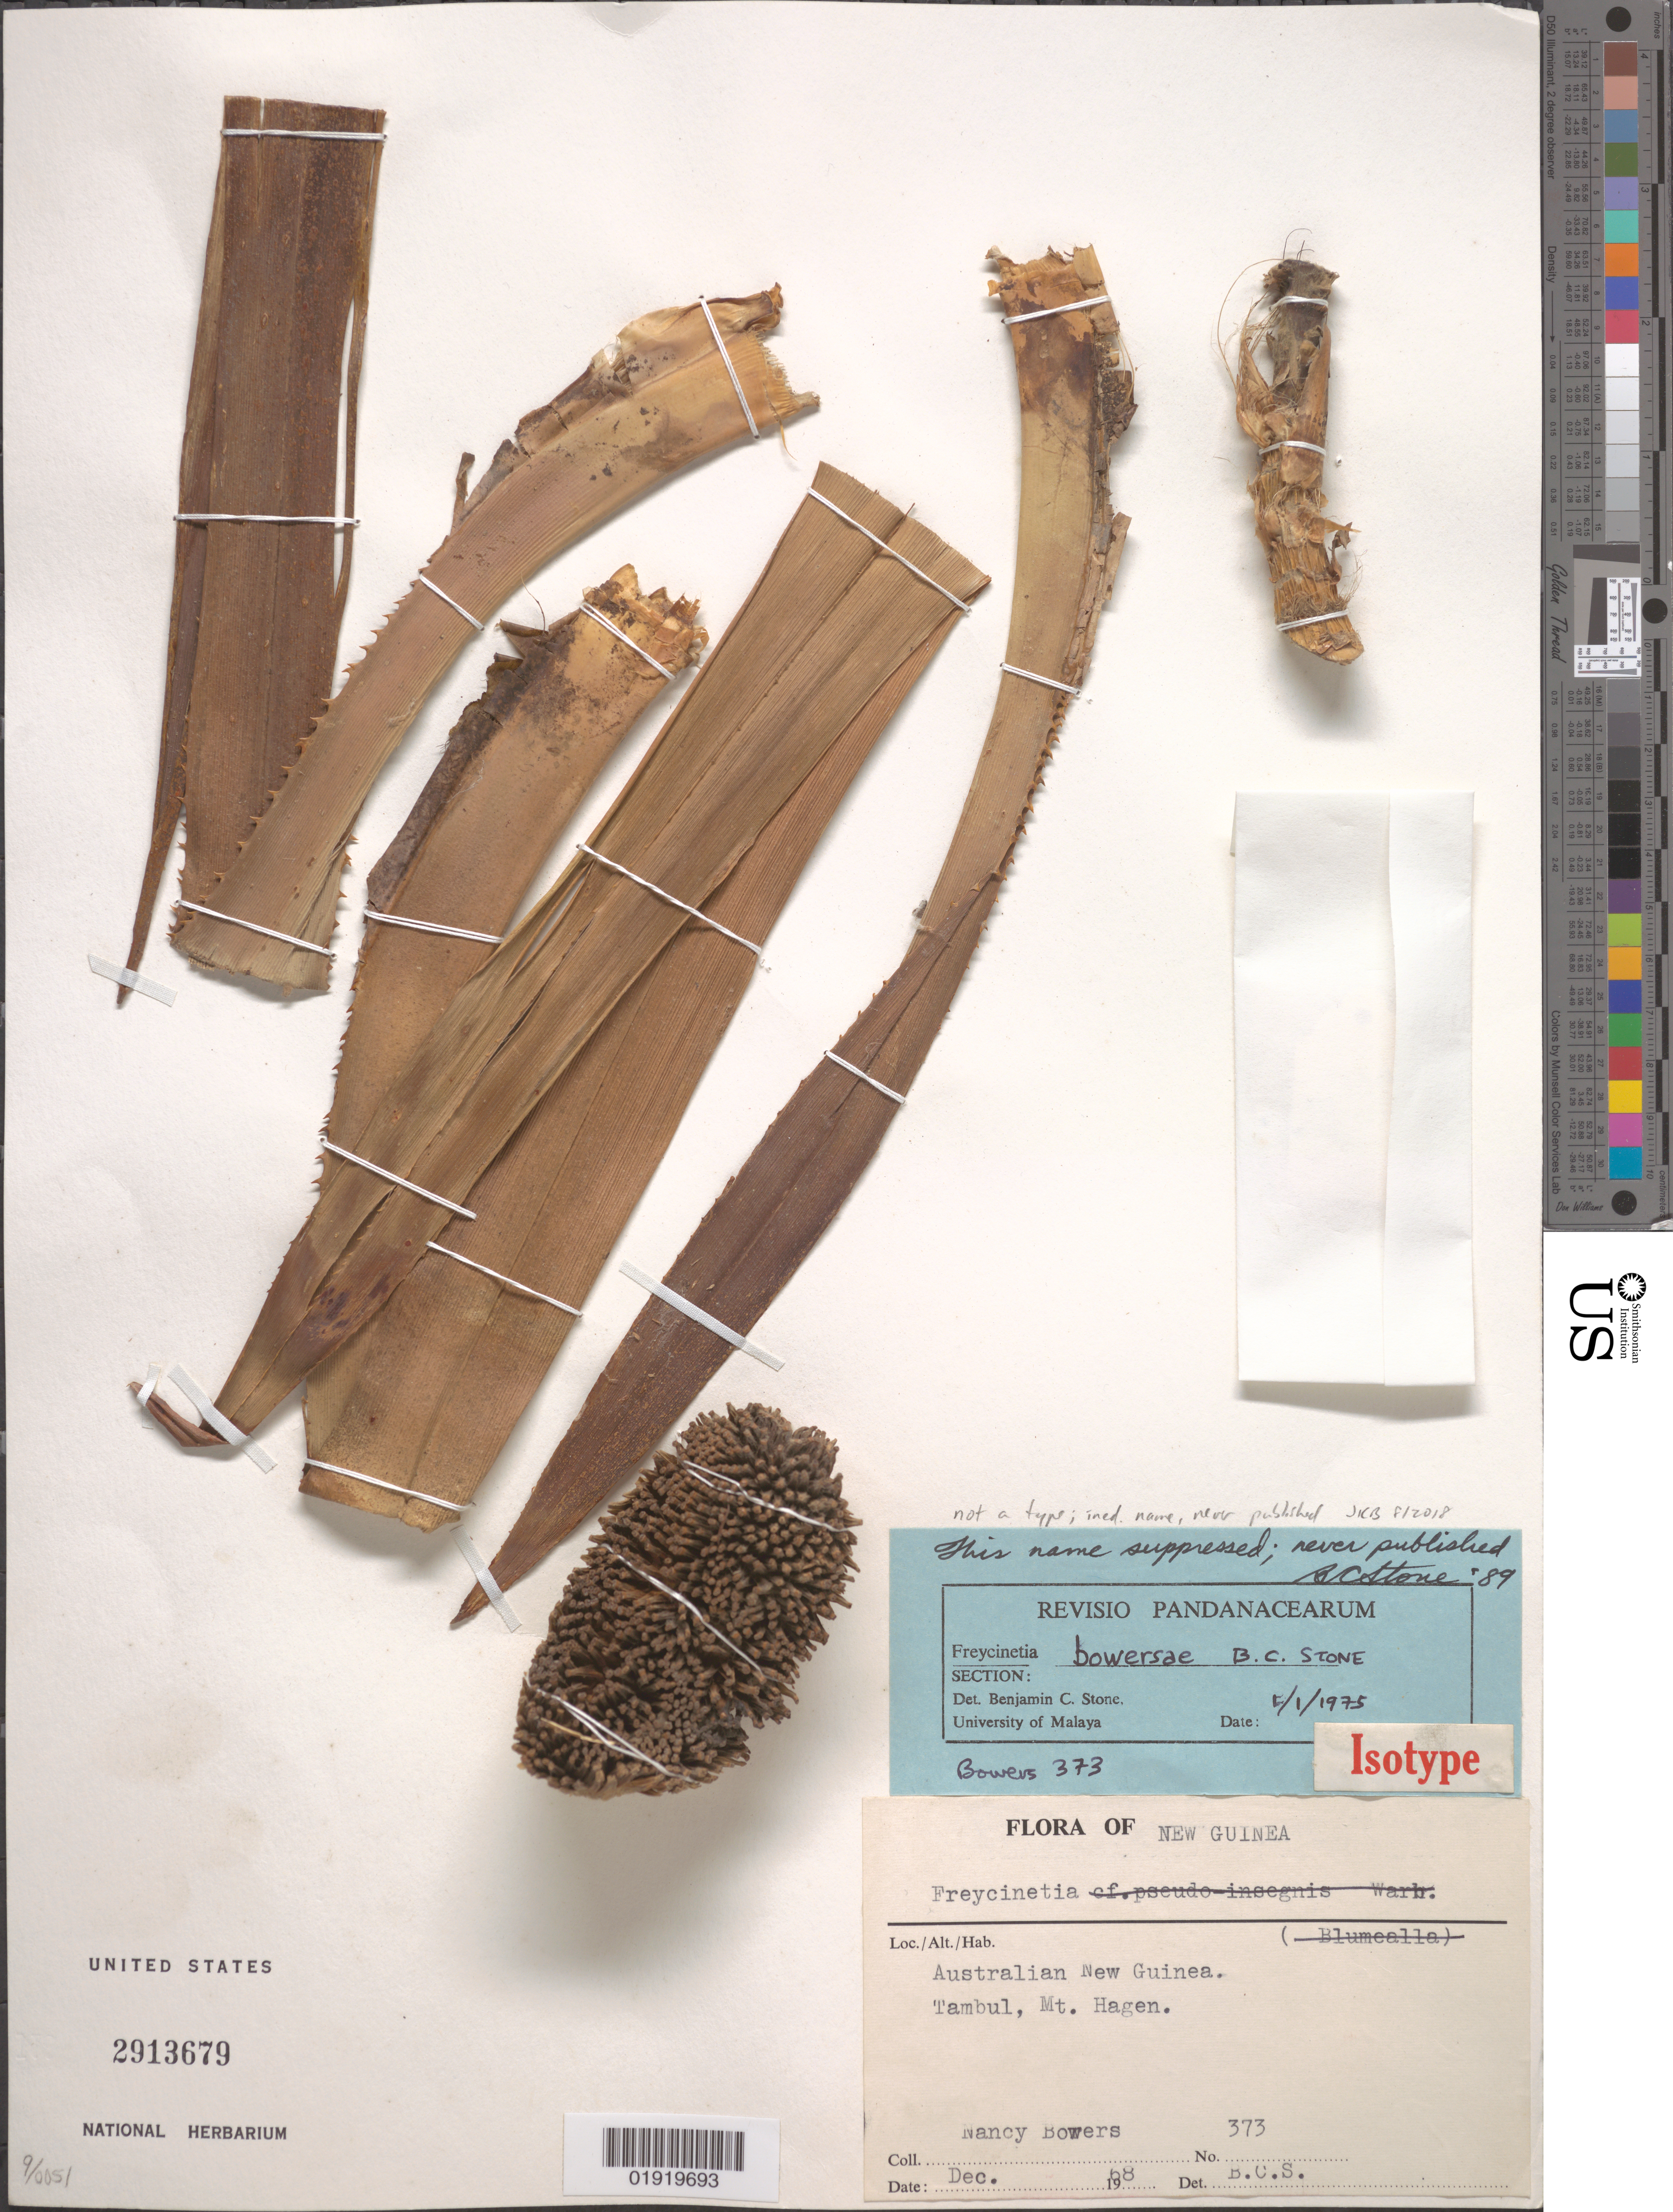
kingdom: Plantae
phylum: Tracheophyta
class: Liliopsida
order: Pandanales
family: Pandanaceae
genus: Freycinetia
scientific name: Freycinetia sp.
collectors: N. Bowers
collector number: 373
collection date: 1968-12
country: Papua New Guinea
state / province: Western Highlands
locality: Australian New Guinea. Tambul, Mt. Hagen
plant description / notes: Annotated by B.C. Stone (1975) as isotype of Freycinetia bowersae B.C. Stone [note that correct orthography would be "bowersiae"]; later (1989) annotated by B.C. Stone, "this name suppressed; never published". Name not found in literature, Aug. 2018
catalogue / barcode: US 2913679